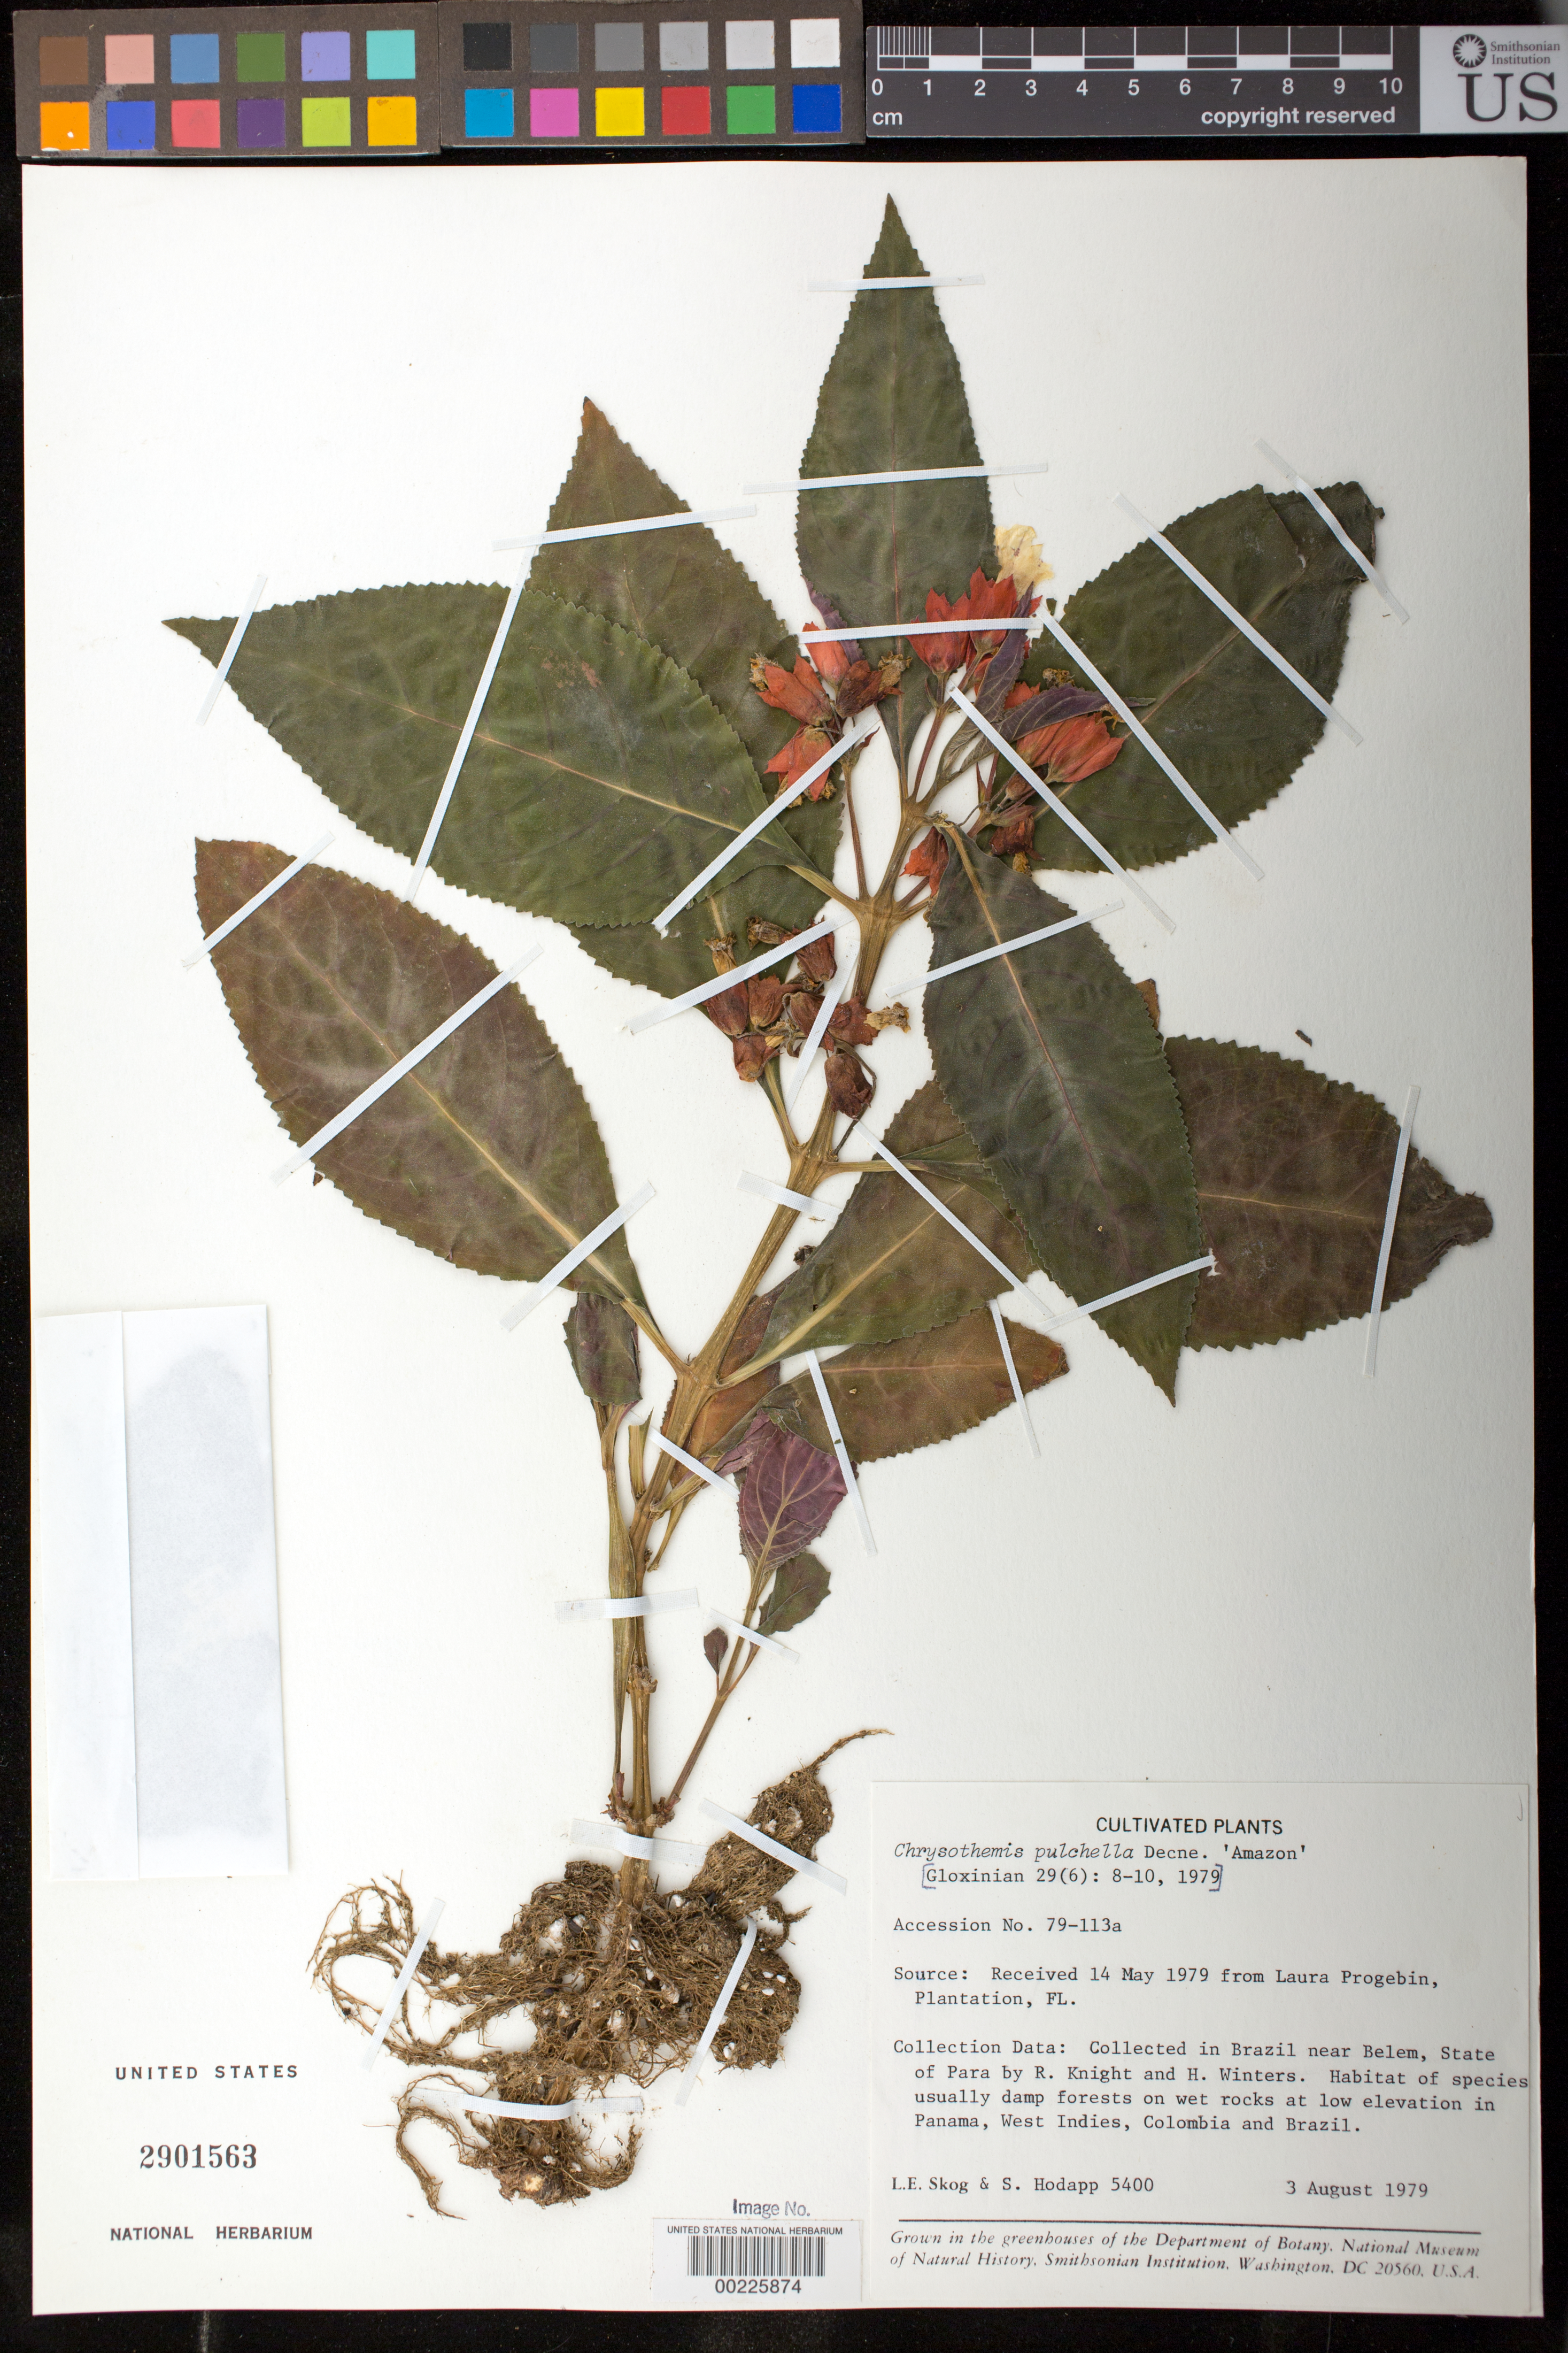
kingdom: Plantae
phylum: Tracheophyta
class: Magnoliopsida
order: Lamiales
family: Gesneriaceae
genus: Chrysothemis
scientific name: Chrysothemis pulchella 'Amazon'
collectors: L. E. Skog & S. Hodapp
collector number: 5400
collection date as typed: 03 Aug 1979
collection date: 1979-08-03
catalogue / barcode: US 2901563